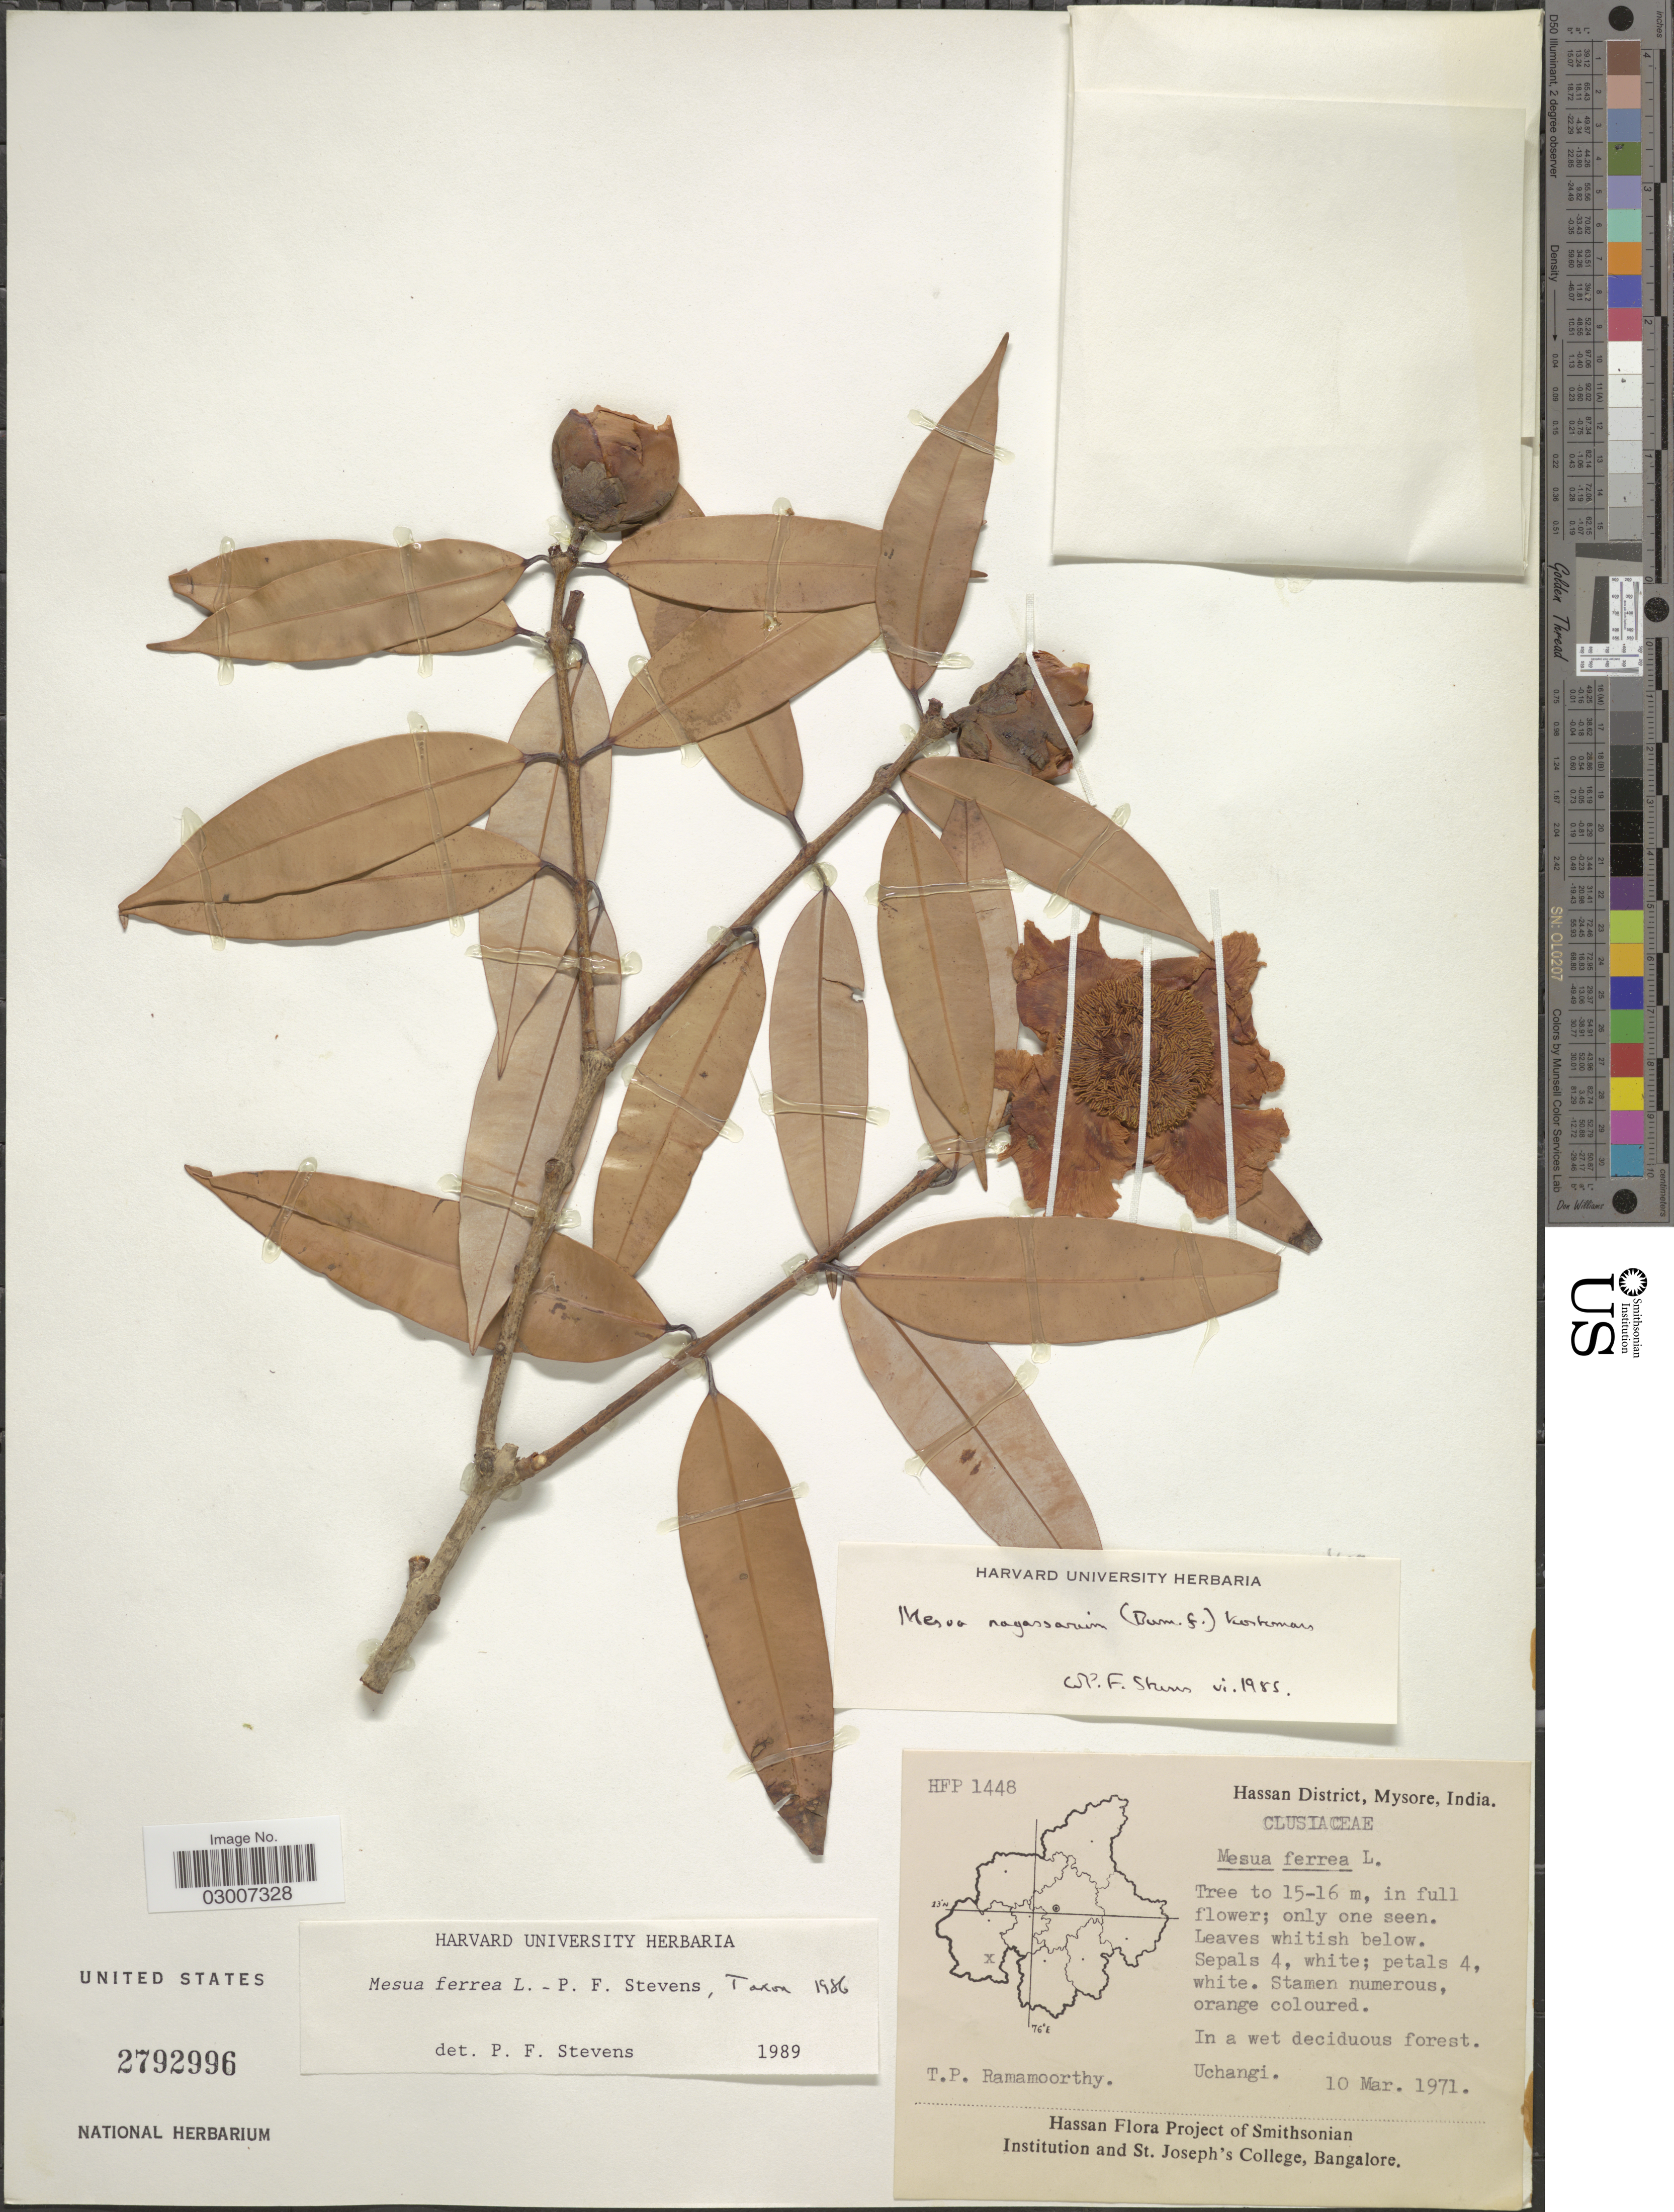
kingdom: Plantae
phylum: Tracheophyta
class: Magnoliopsida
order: Malpighiales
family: Calophyllaceae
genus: Mesua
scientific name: Mesua ferrea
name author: L.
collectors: T. P. Ramamoorthy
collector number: HFP1448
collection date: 1971-03-10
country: India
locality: Hassan District, Mysore. Uchangi.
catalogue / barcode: US 2792996